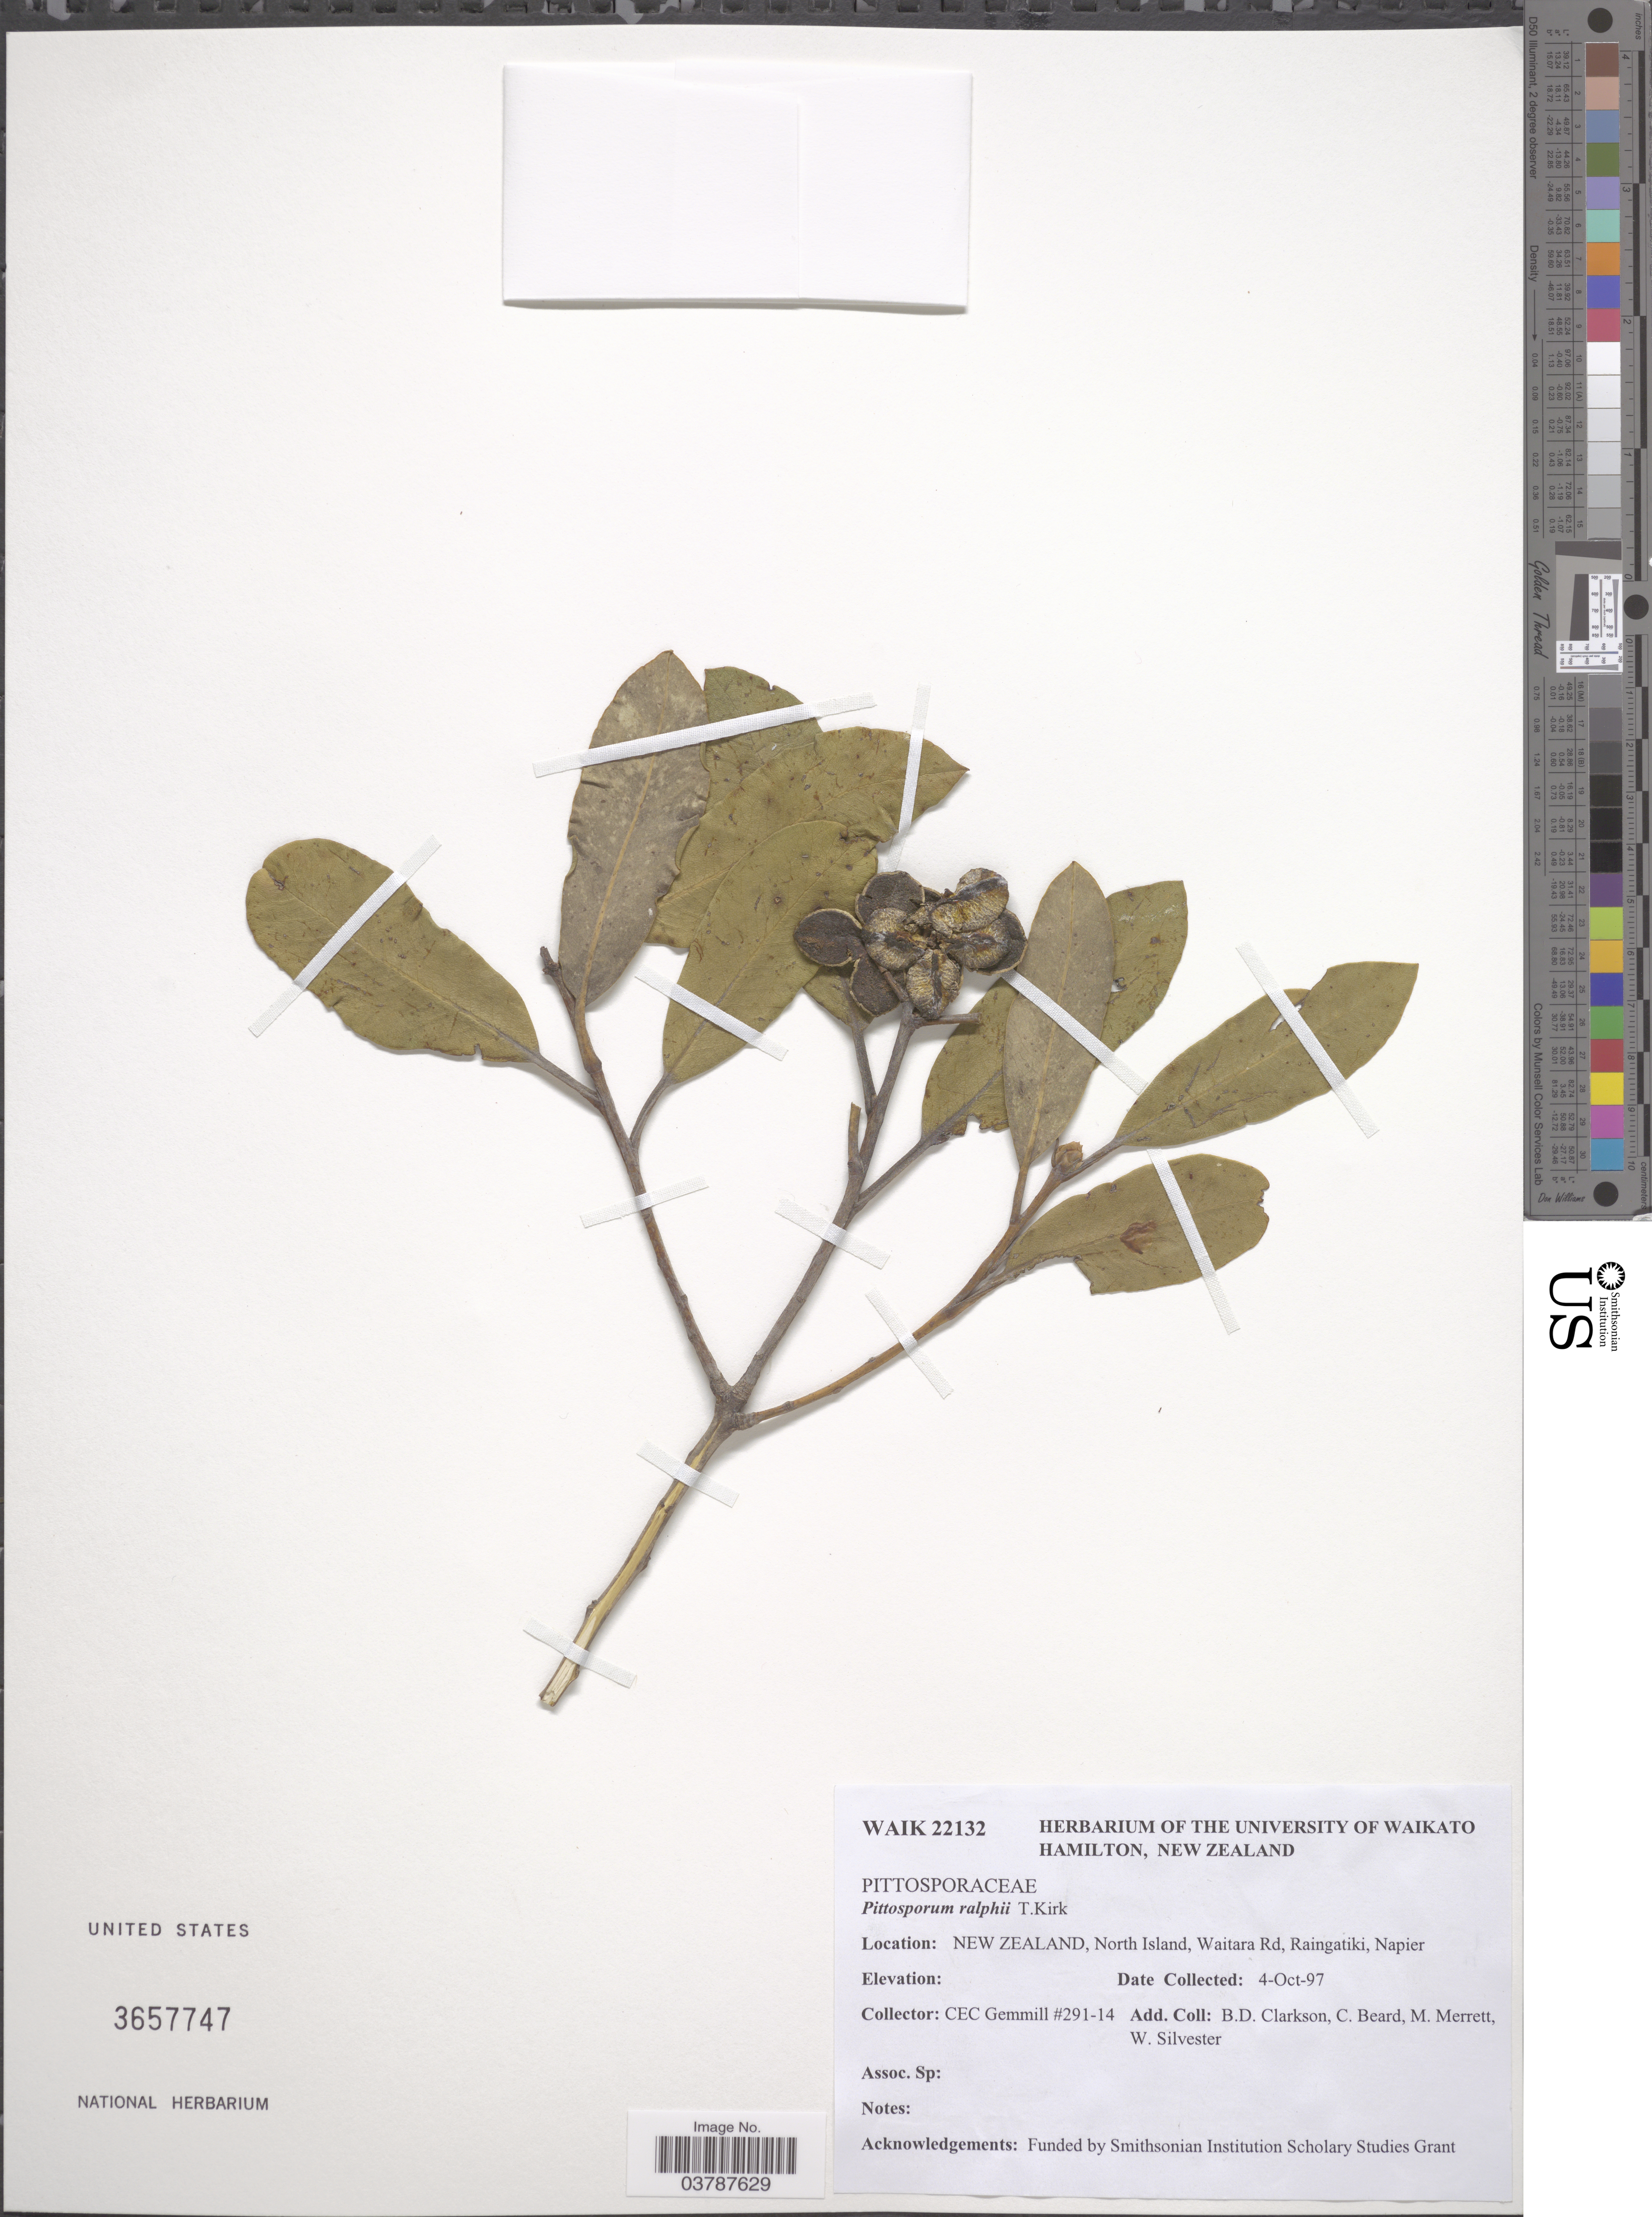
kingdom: Plantae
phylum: Tracheophyta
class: Magnoliopsida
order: Apiales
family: Pittosporaceae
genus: Pittosporum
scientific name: Pittosporum ralphii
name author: Kirk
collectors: C. Gemmill, B. Clarkson, C. Beard, M. Merrett & W. Silvester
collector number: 297-14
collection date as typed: Transcribed d/m/y: 4/10/97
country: New Zealand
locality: North Island, Waitara Rd, Raingatiki, Napier.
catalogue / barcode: US 3657747